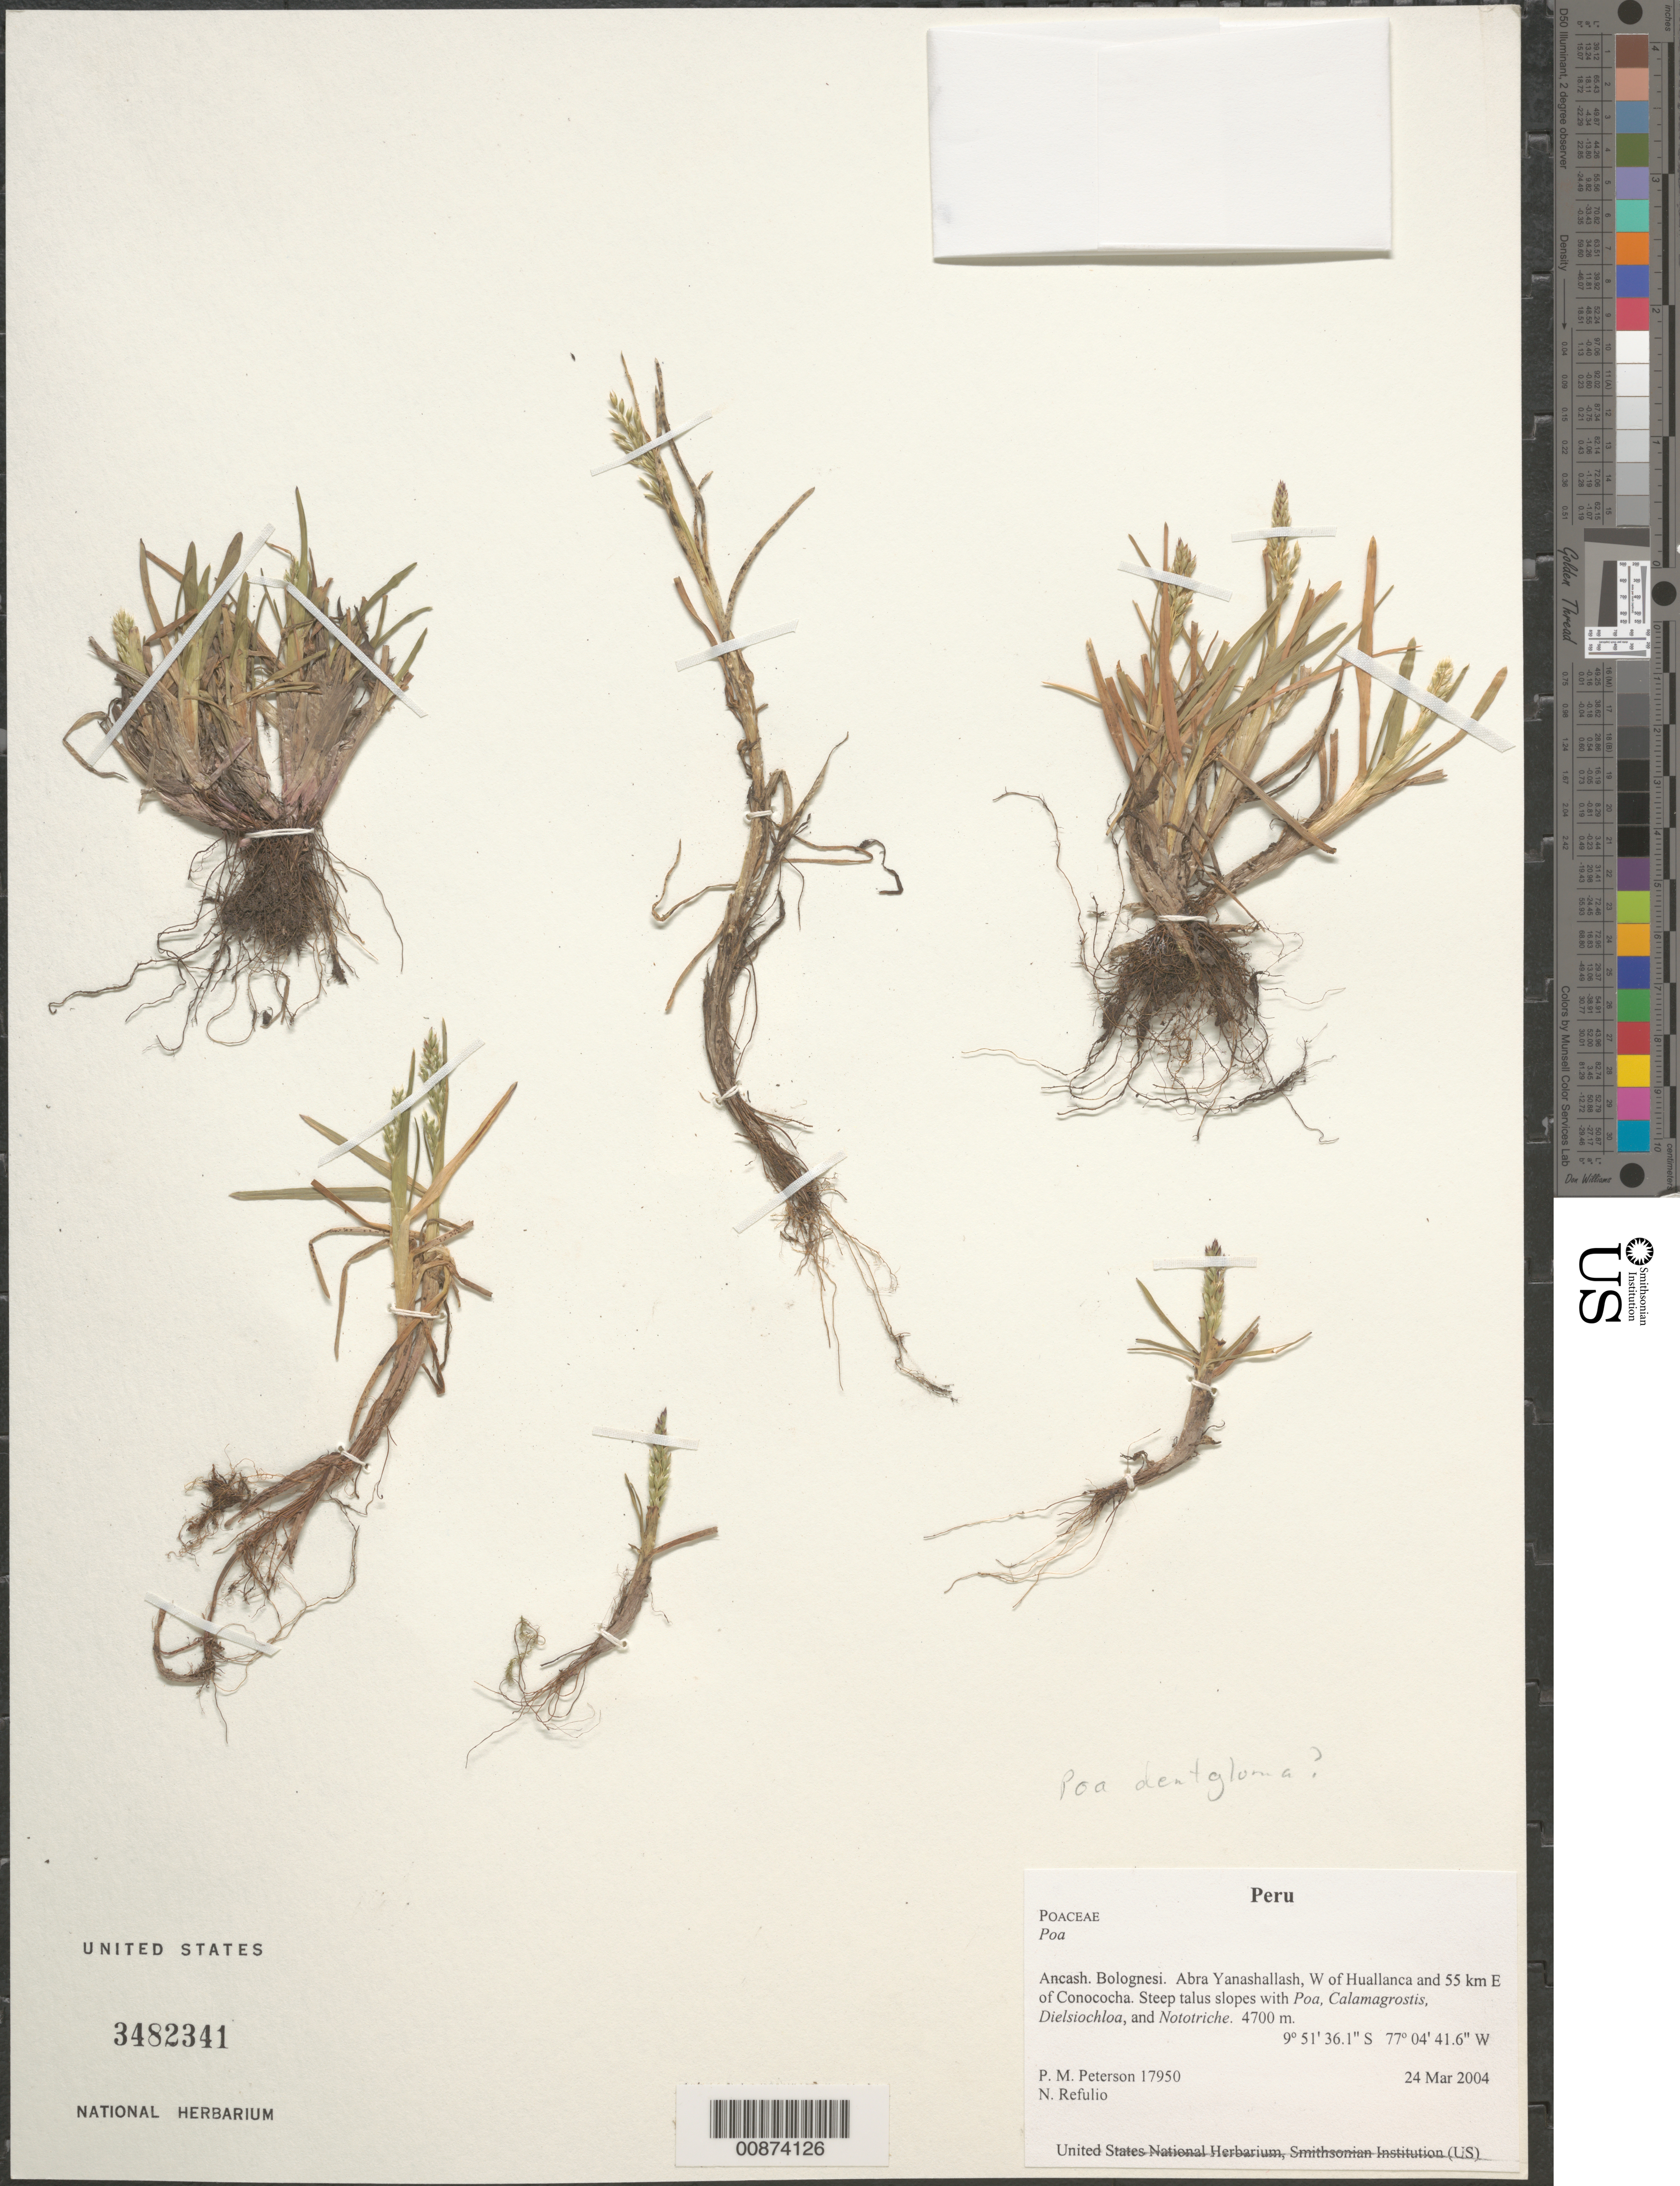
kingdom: Plantae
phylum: Tracheophyta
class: Liliopsida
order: Poales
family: Poaceae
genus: Poa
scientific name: Poa dentigluma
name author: Tovar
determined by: Soreng, Robert J., Research Associate (BOT), Smithsonian Institution - National Museum of Natural History (UNITED STATES)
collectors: P. M. Peterson & N. Refulio-Rodríguez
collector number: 17950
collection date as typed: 24 Mar 2004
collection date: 2004-03-24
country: Peru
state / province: Ancash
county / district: Bolognesi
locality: Abra Yanashallash, W of Huallanca and 55 km E of Conococha. Steep talus slopes with Poa, Calamagrostis, Dielsiochloa, and Nototriche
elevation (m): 4700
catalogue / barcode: US 3482341